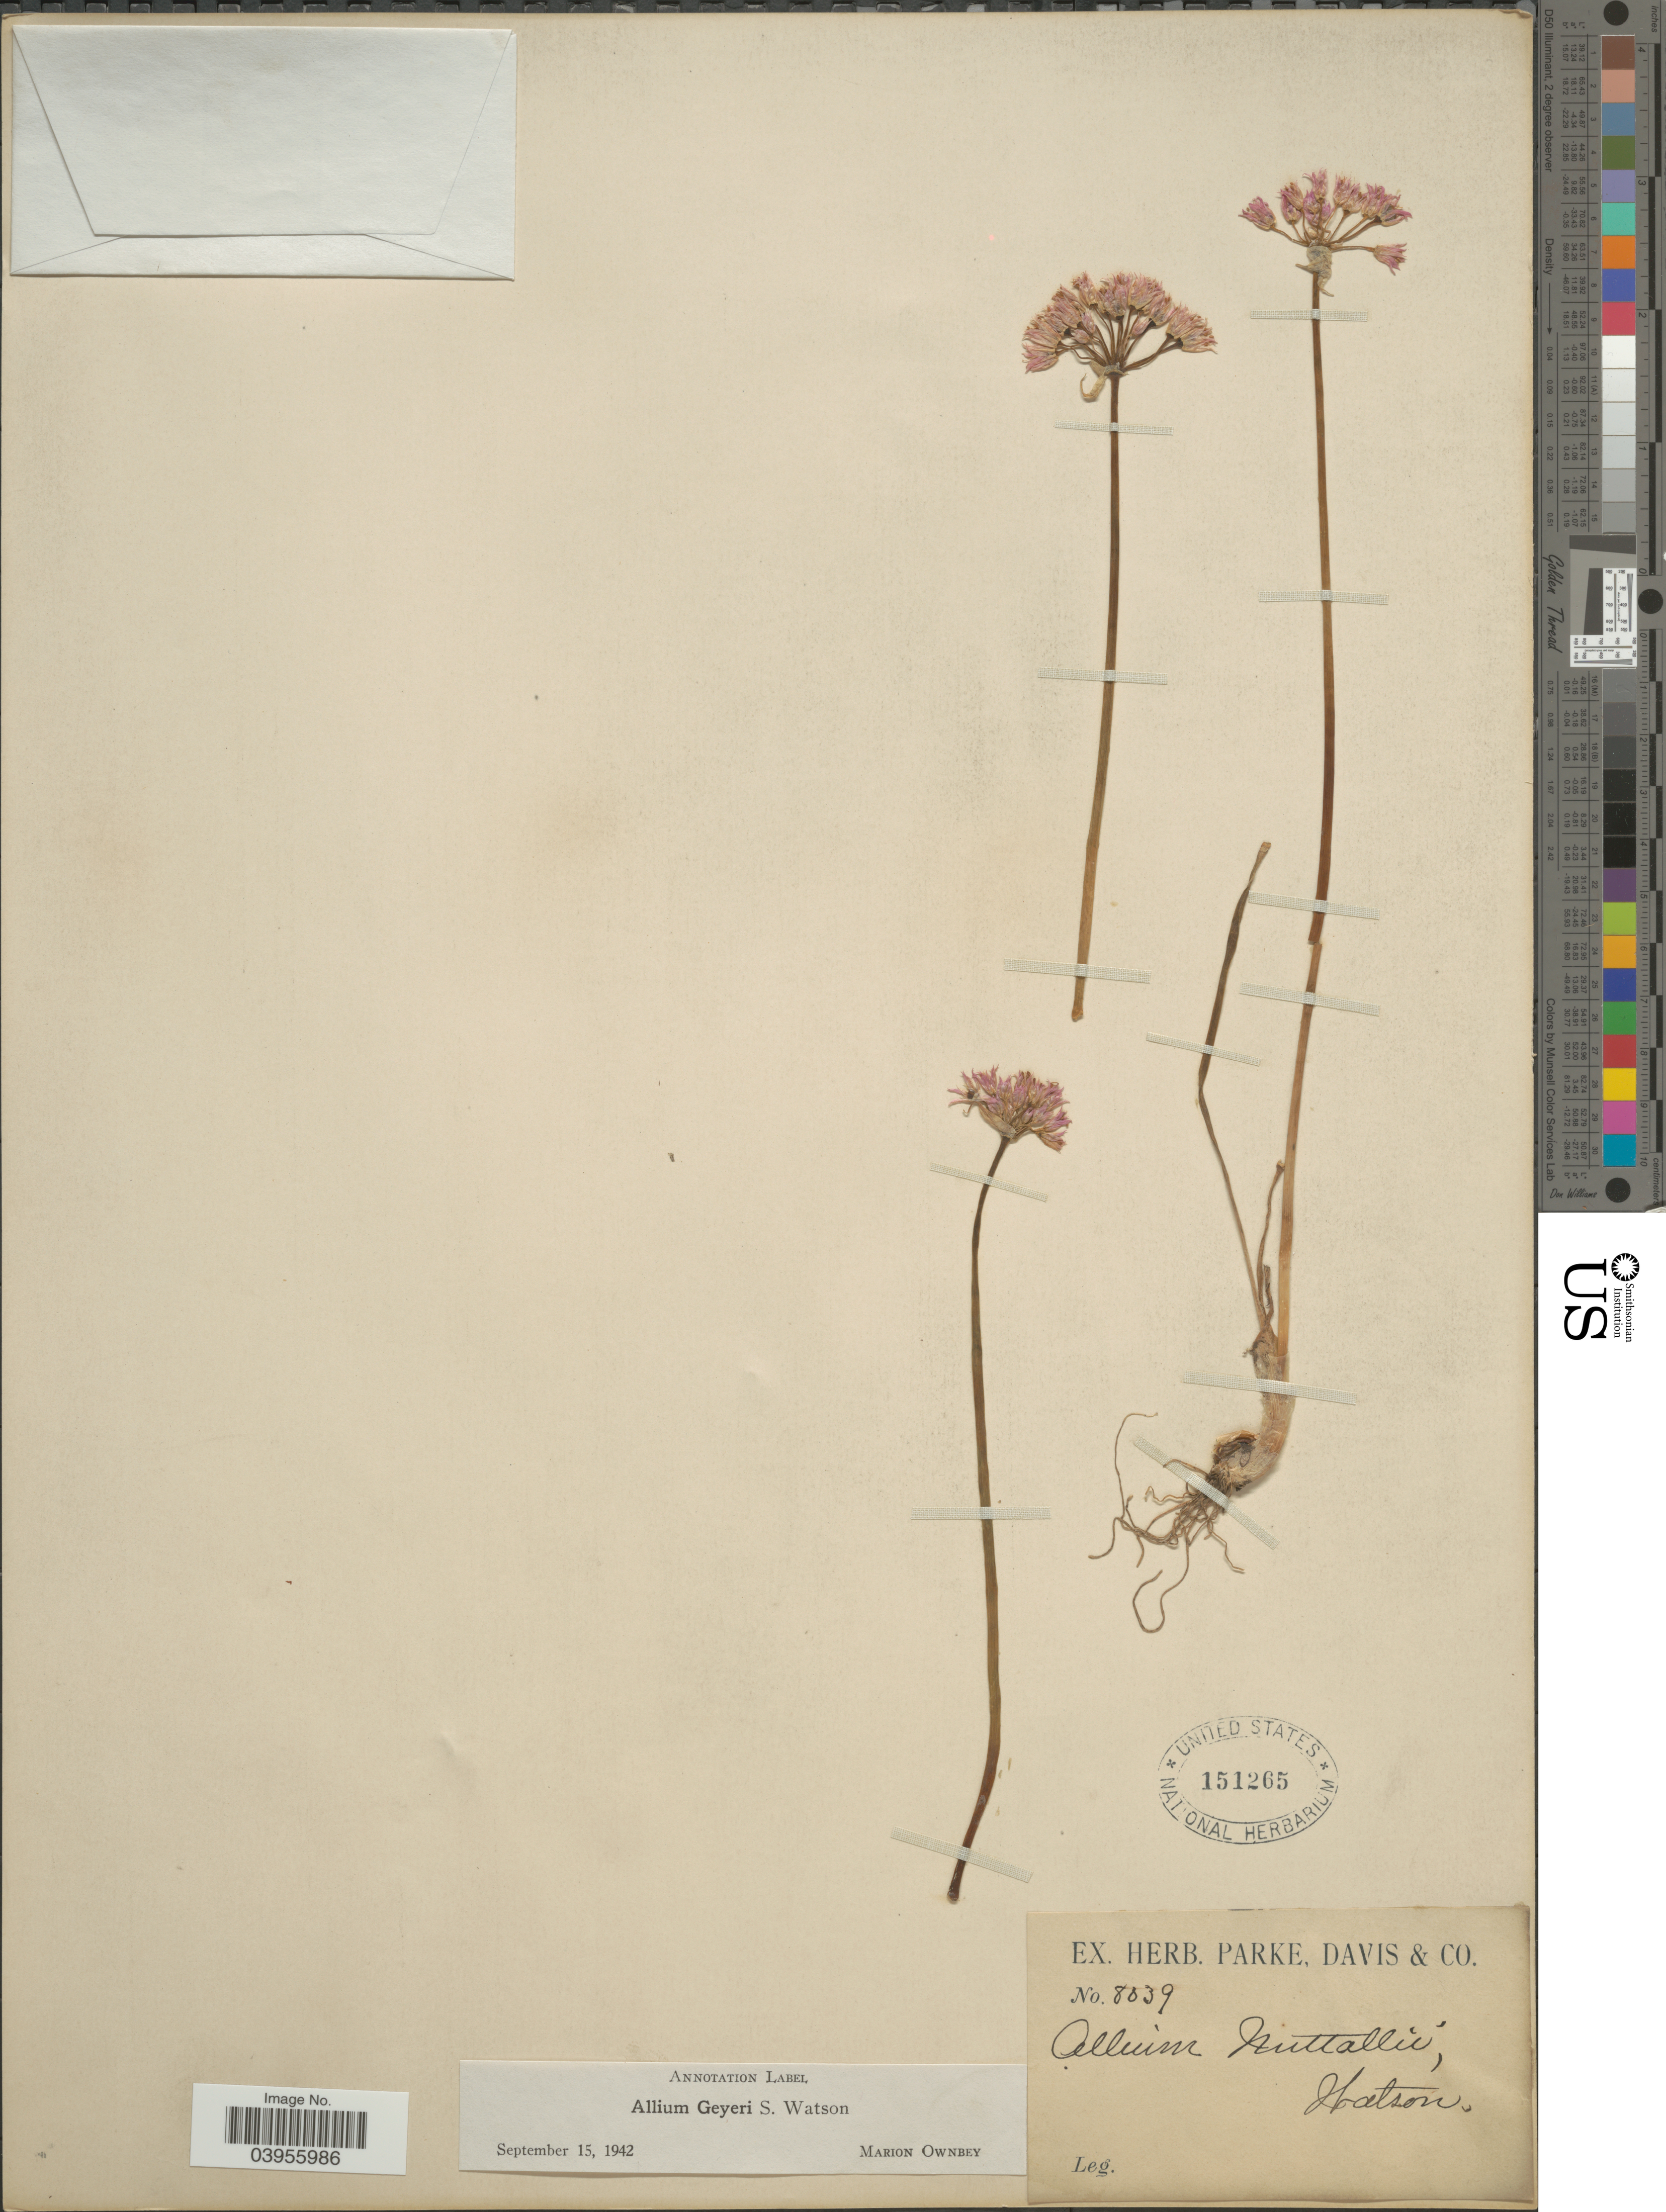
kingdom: Plantae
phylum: Tracheophyta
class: Liliopsida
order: Asparagales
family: Amaryllidaceae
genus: Allium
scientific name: Allium geyeri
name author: S. Watson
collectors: ex herb. Parke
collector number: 8039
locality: Watson.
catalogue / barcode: US 151265